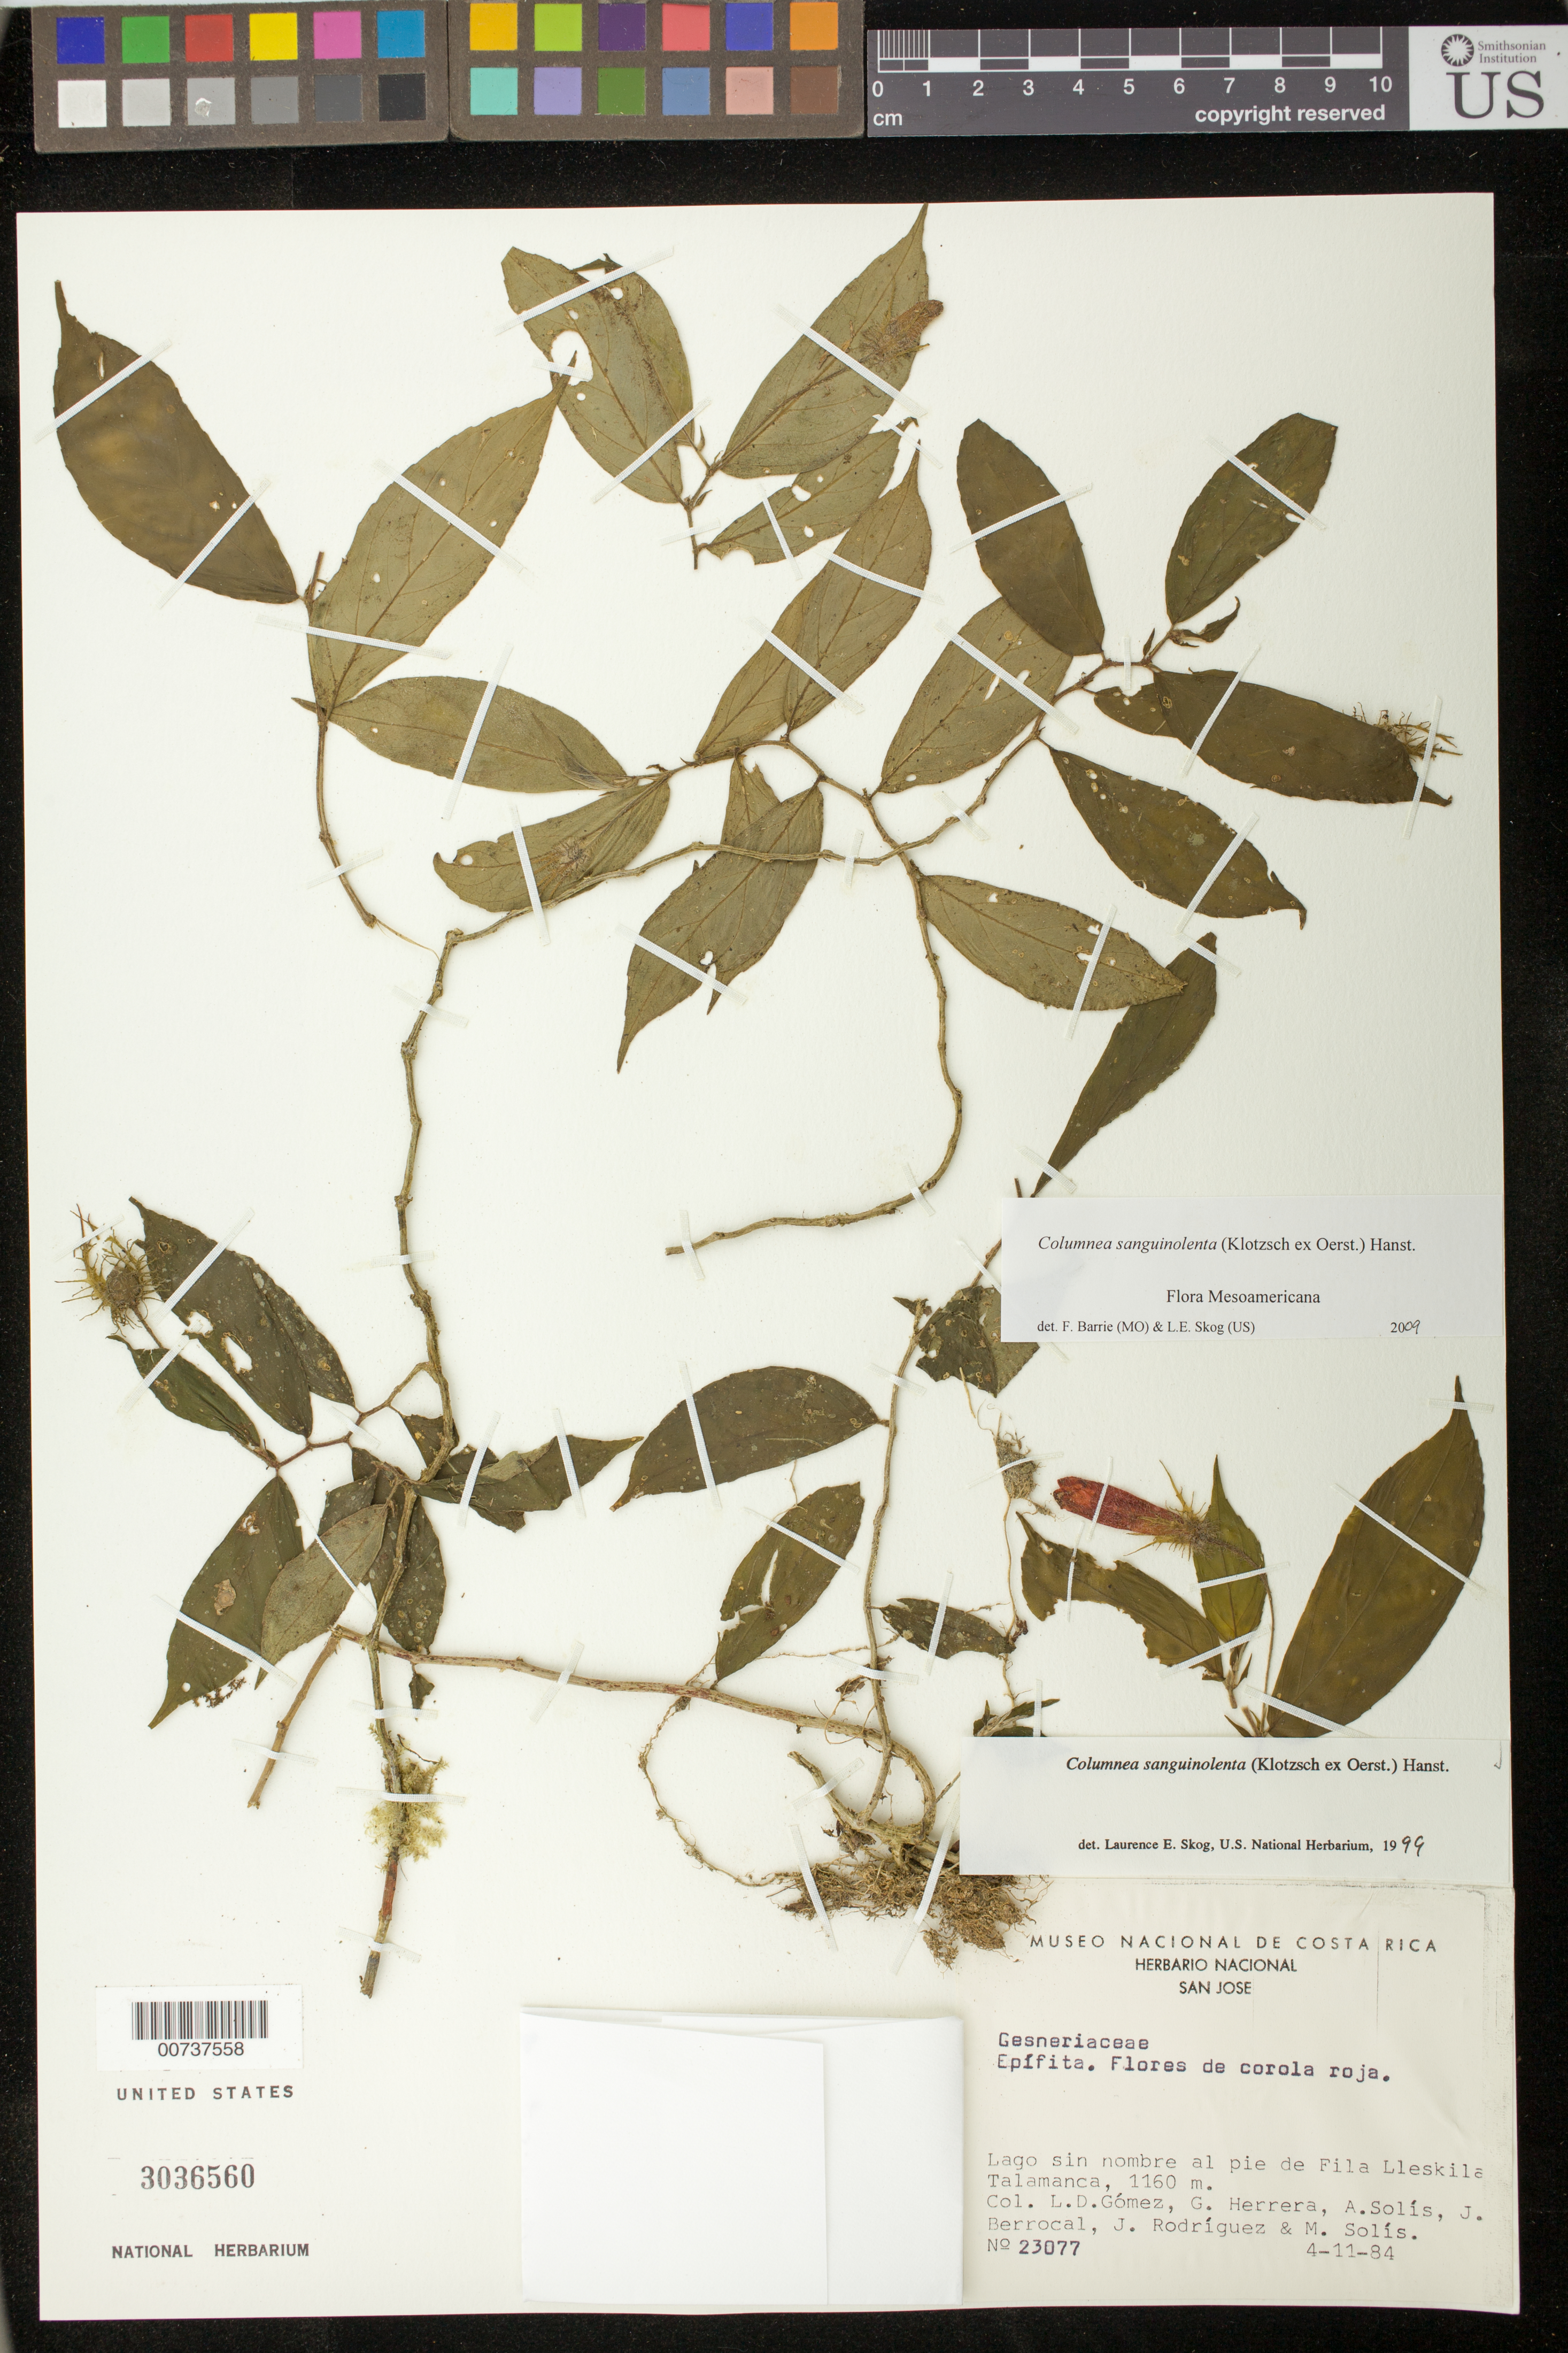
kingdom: Plantae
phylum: Tracheophyta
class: Magnoliopsida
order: Lamiales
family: Gesneriaceae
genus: Columnea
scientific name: Columnea sanguinolenta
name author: (Klotzsch ex Oerst.) Hanst.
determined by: Skog, Laurence E.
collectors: L. D. Gómez, G. Herrera, A. Solís, J. Berrocal, J. Rodríguez & M. Solís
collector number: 23077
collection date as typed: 04 Nov 1984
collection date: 1984-11-04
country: Costa Rica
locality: Lago sin nombre al pie de Fila Lleskila Talamanca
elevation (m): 1160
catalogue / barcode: US 3036560